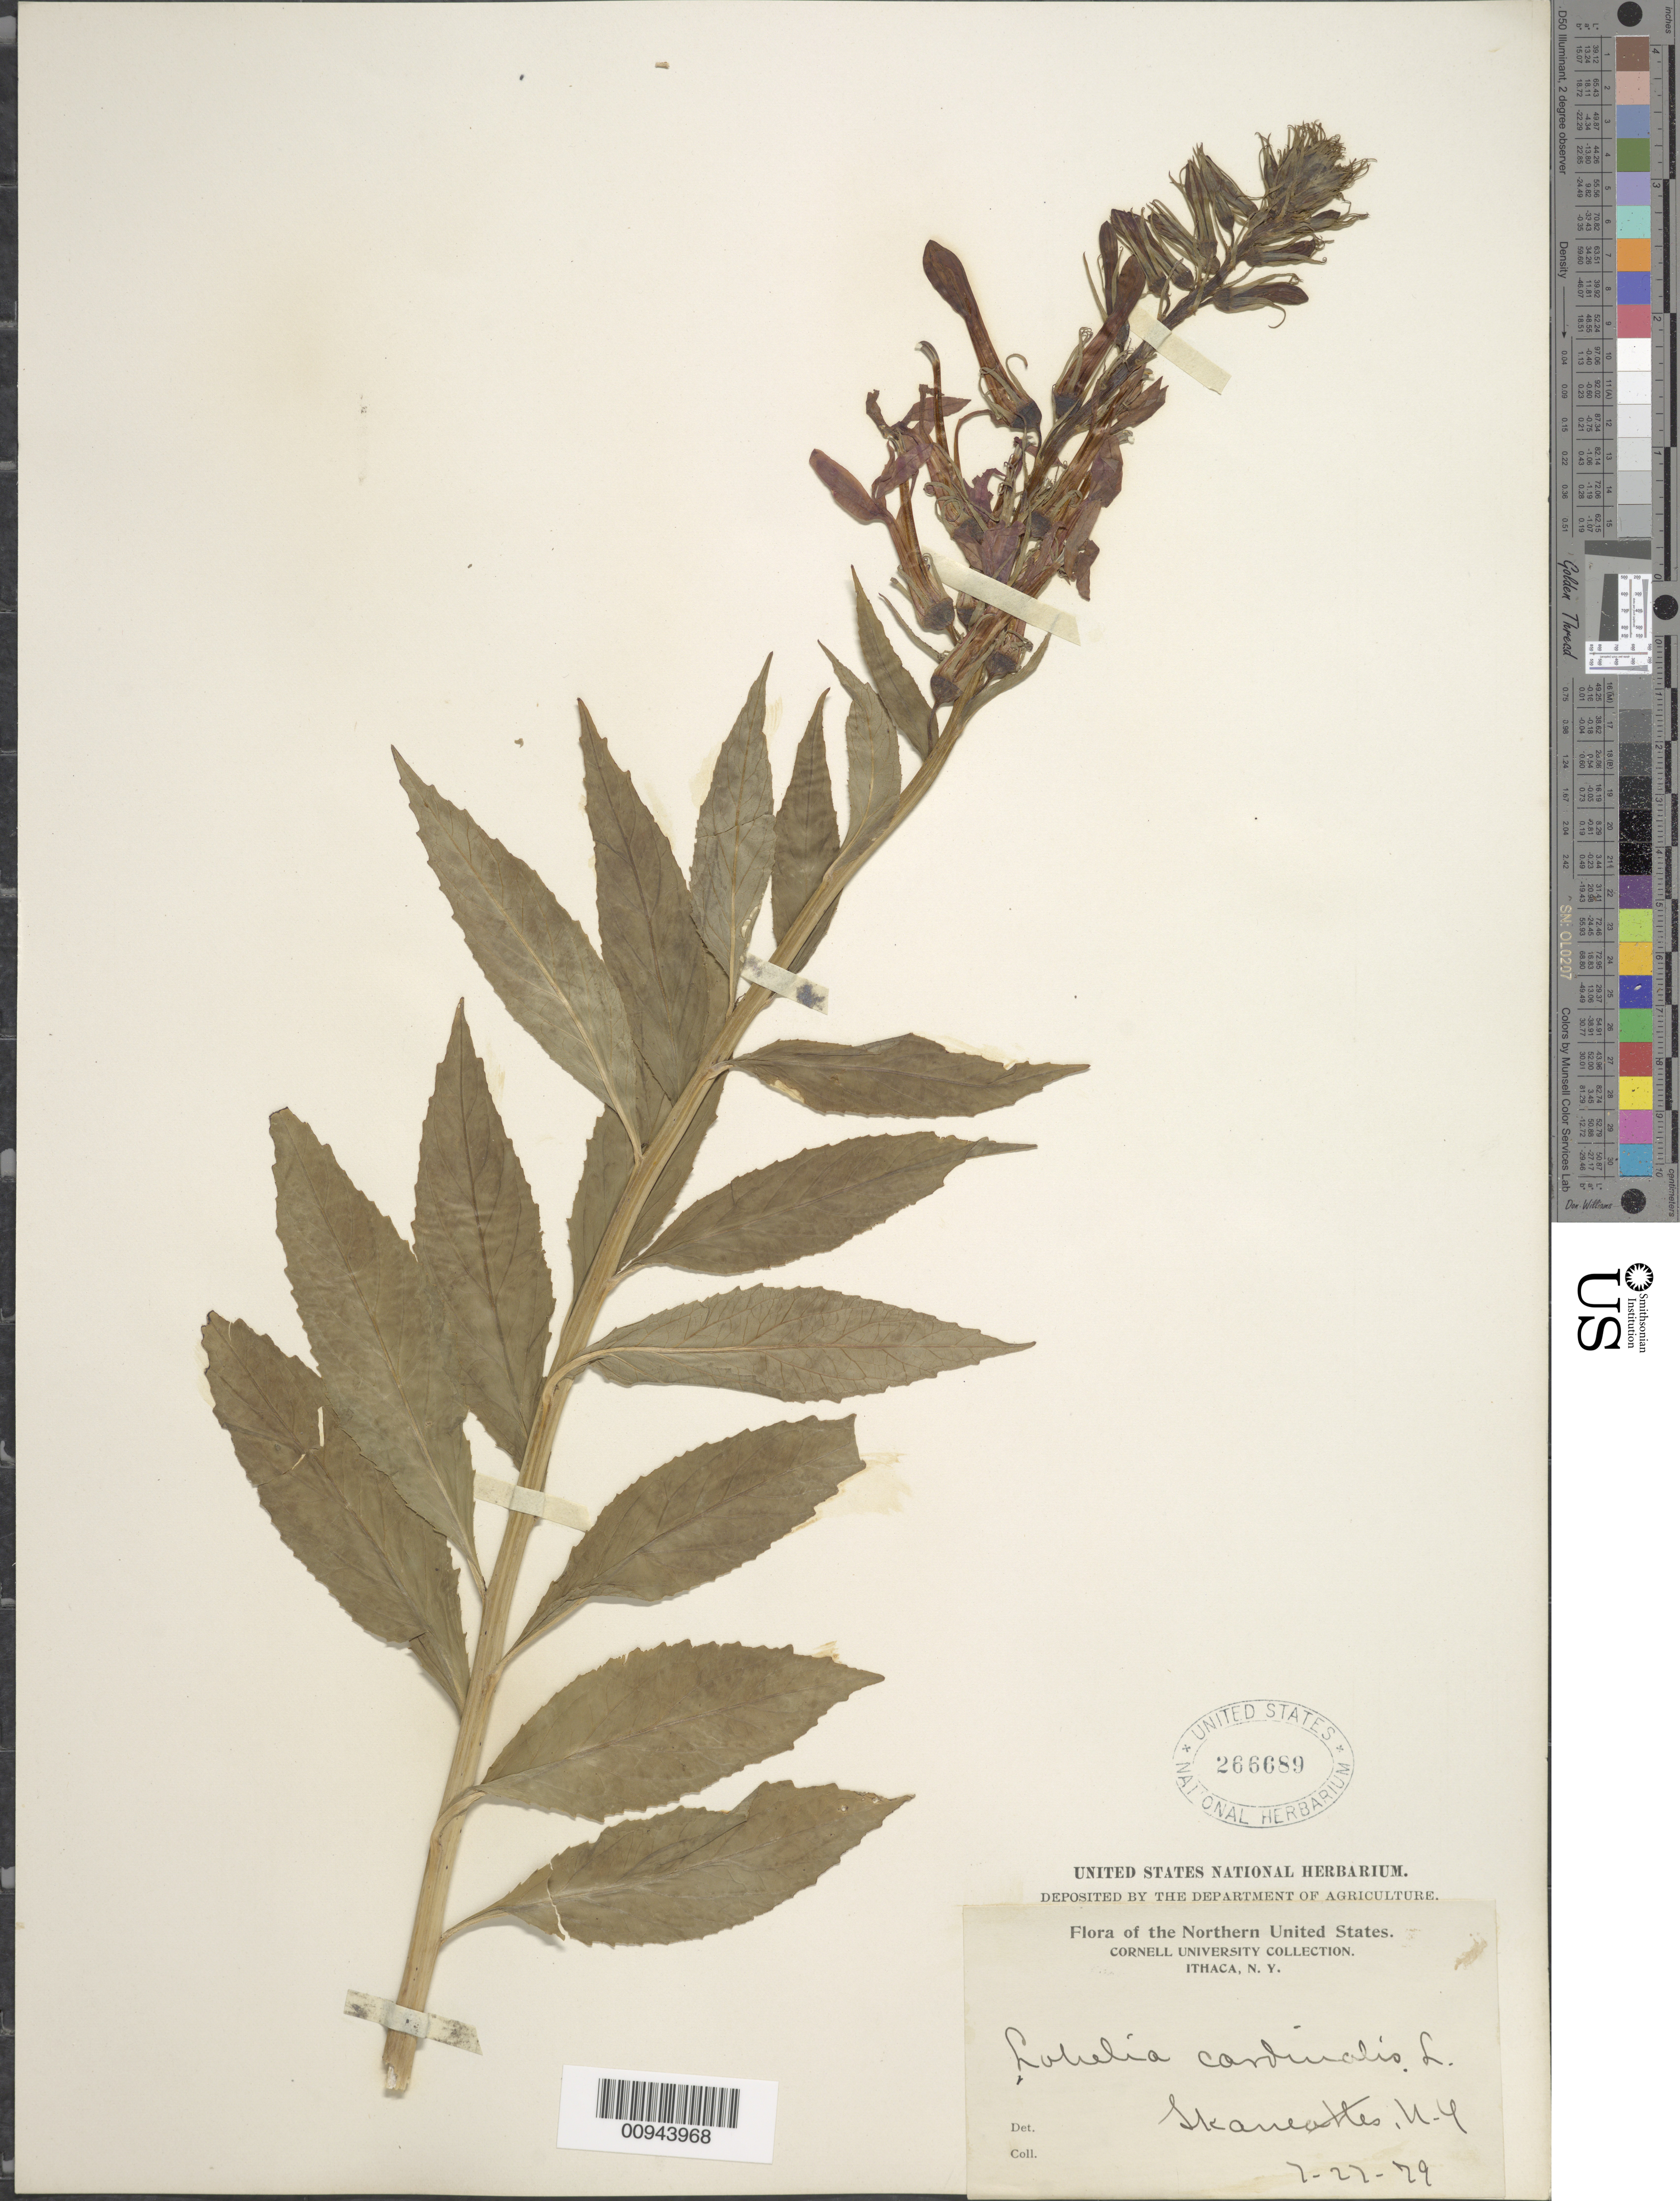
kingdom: Plantae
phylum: Tracheophyta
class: Magnoliopsida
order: Asterales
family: Campanulaceae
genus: Lobelia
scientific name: Lobelia cardinalis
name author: L.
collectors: Cornell University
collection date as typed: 7-27-79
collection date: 1979-07-27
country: United States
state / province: New York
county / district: Ithaca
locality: Skaneatles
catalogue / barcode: US 266689